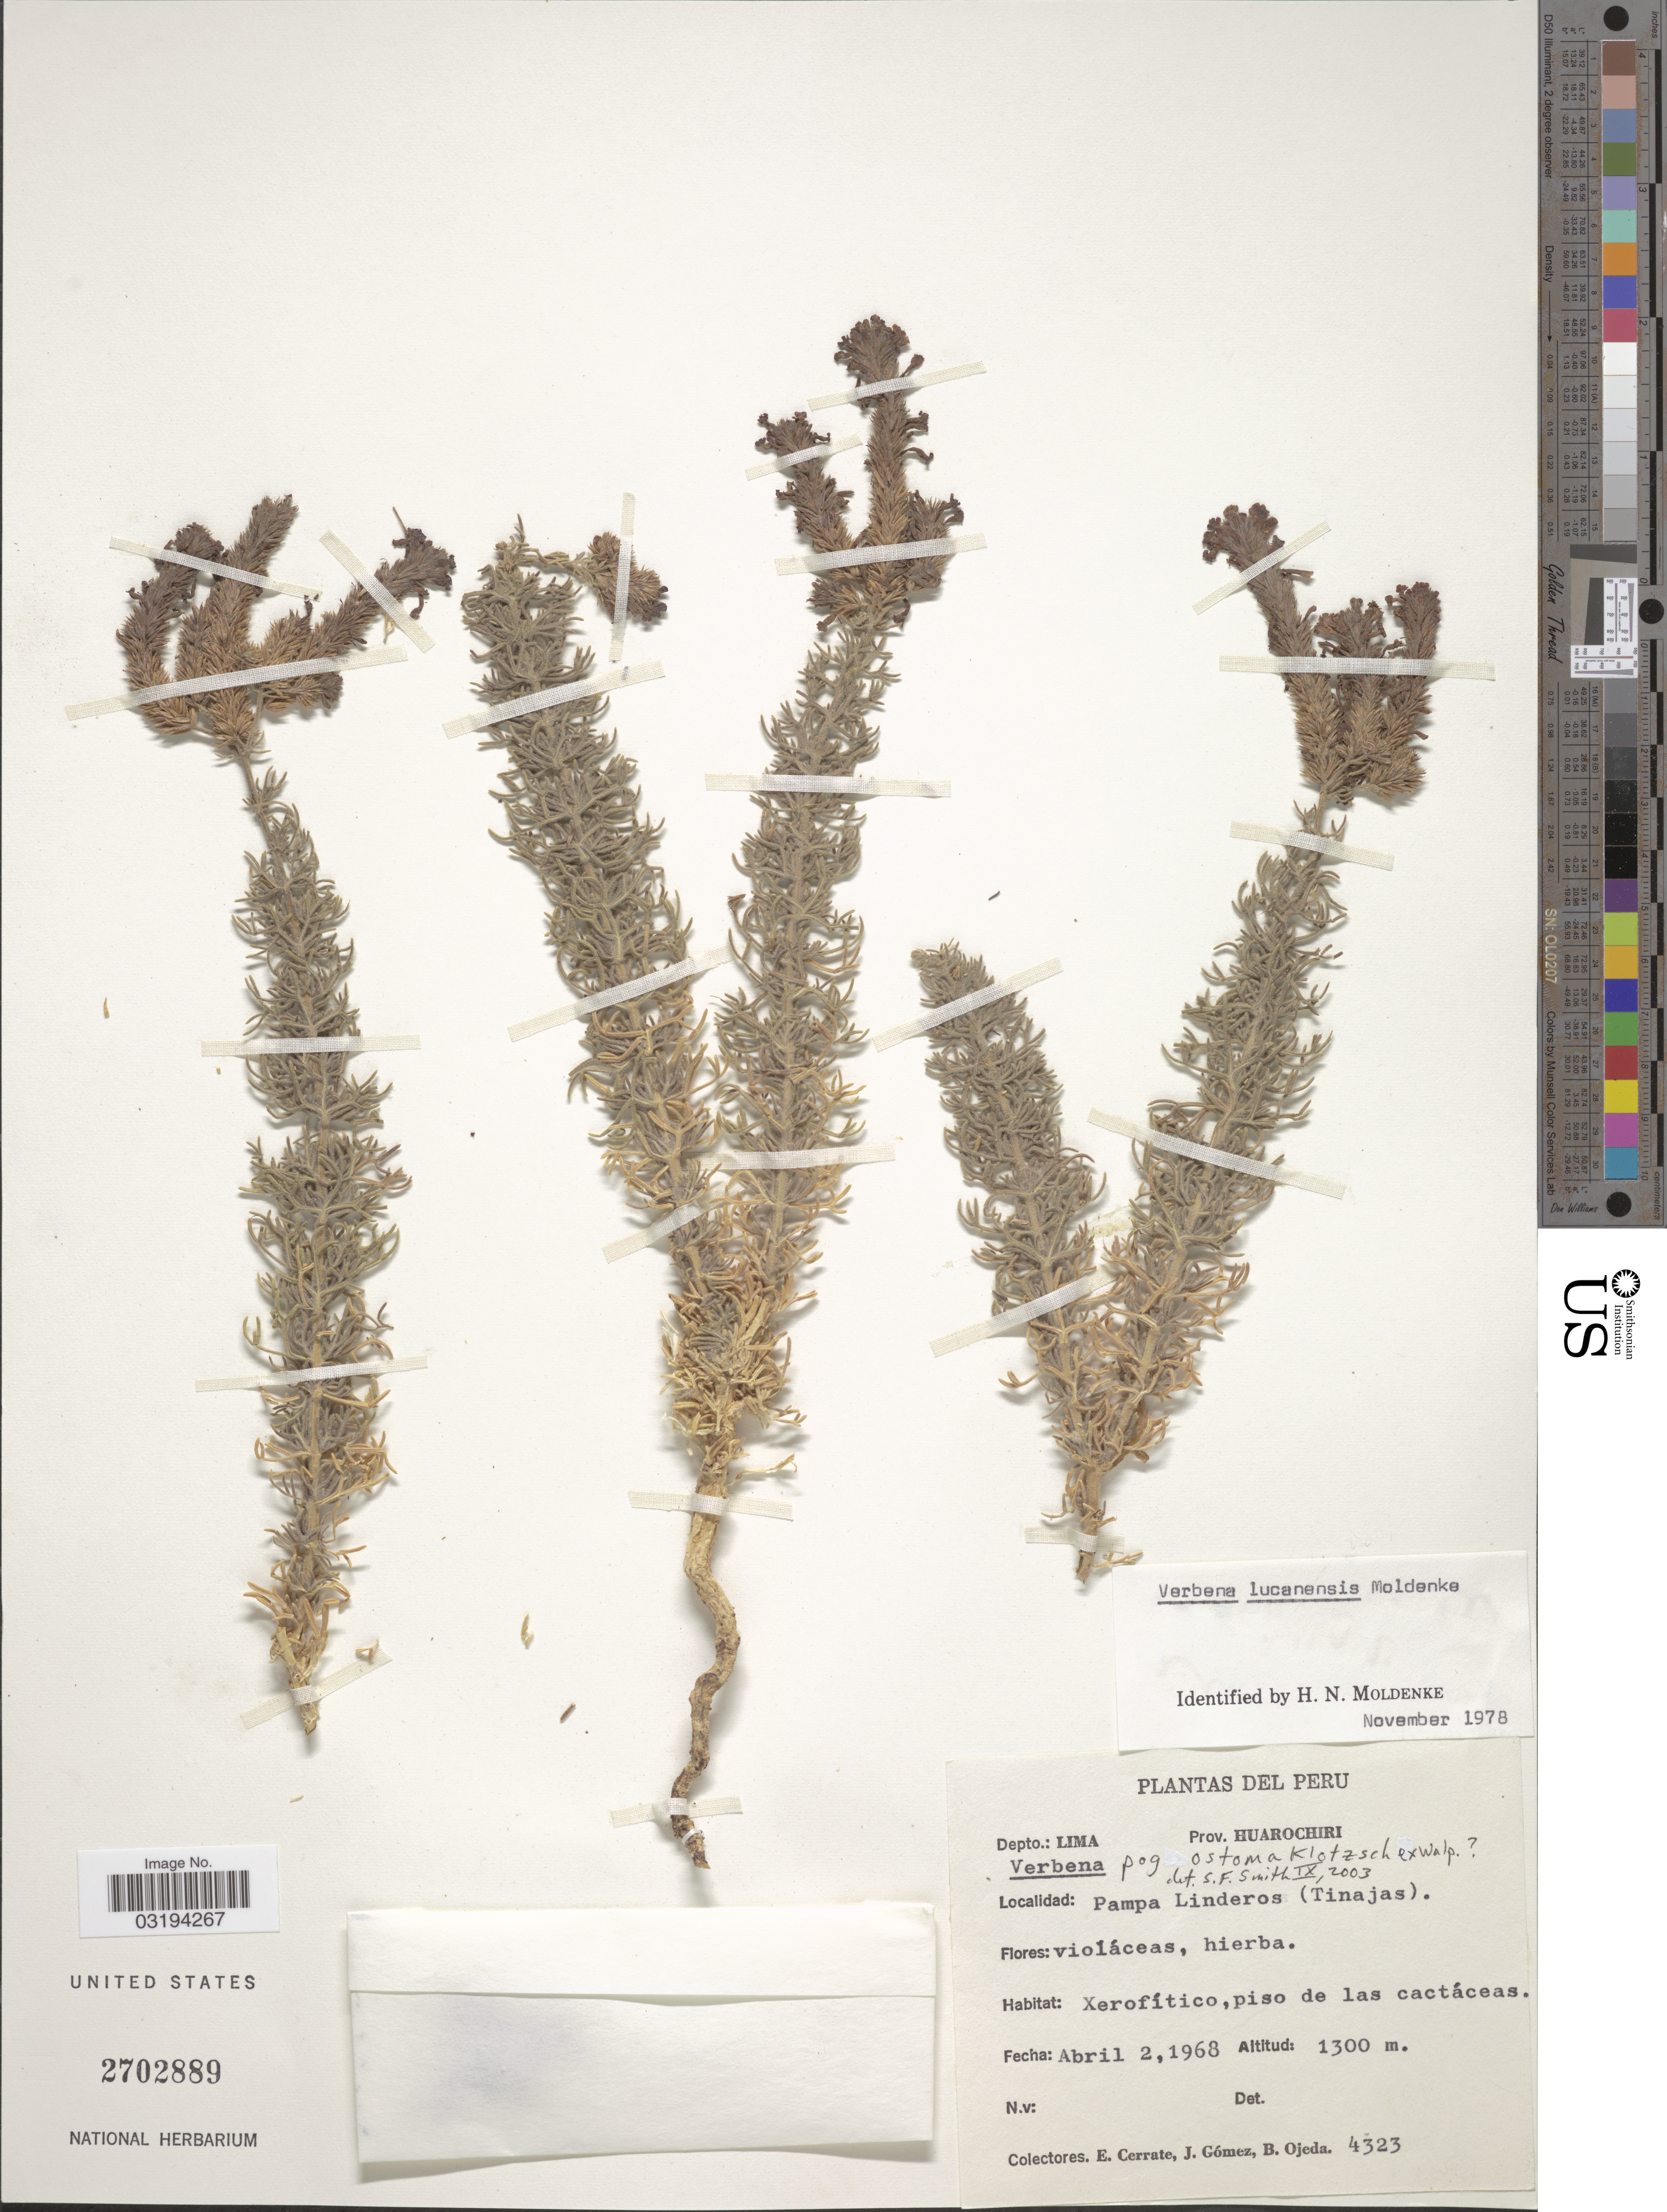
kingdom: Plantae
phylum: Tracheophyta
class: Magnoliopsida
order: Lamiales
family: Verbenaceae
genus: Verbena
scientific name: Verbena pogostoma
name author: Klotzsch ex Walp.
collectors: E. Cerrate, J. Gómez & B. Ojeda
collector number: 4323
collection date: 1968-04-02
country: Peru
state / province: Lima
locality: Depto.: Lima. Prov. Huarochiri. Pampa Linderos (Tinajas).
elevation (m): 1300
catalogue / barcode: US 2702889